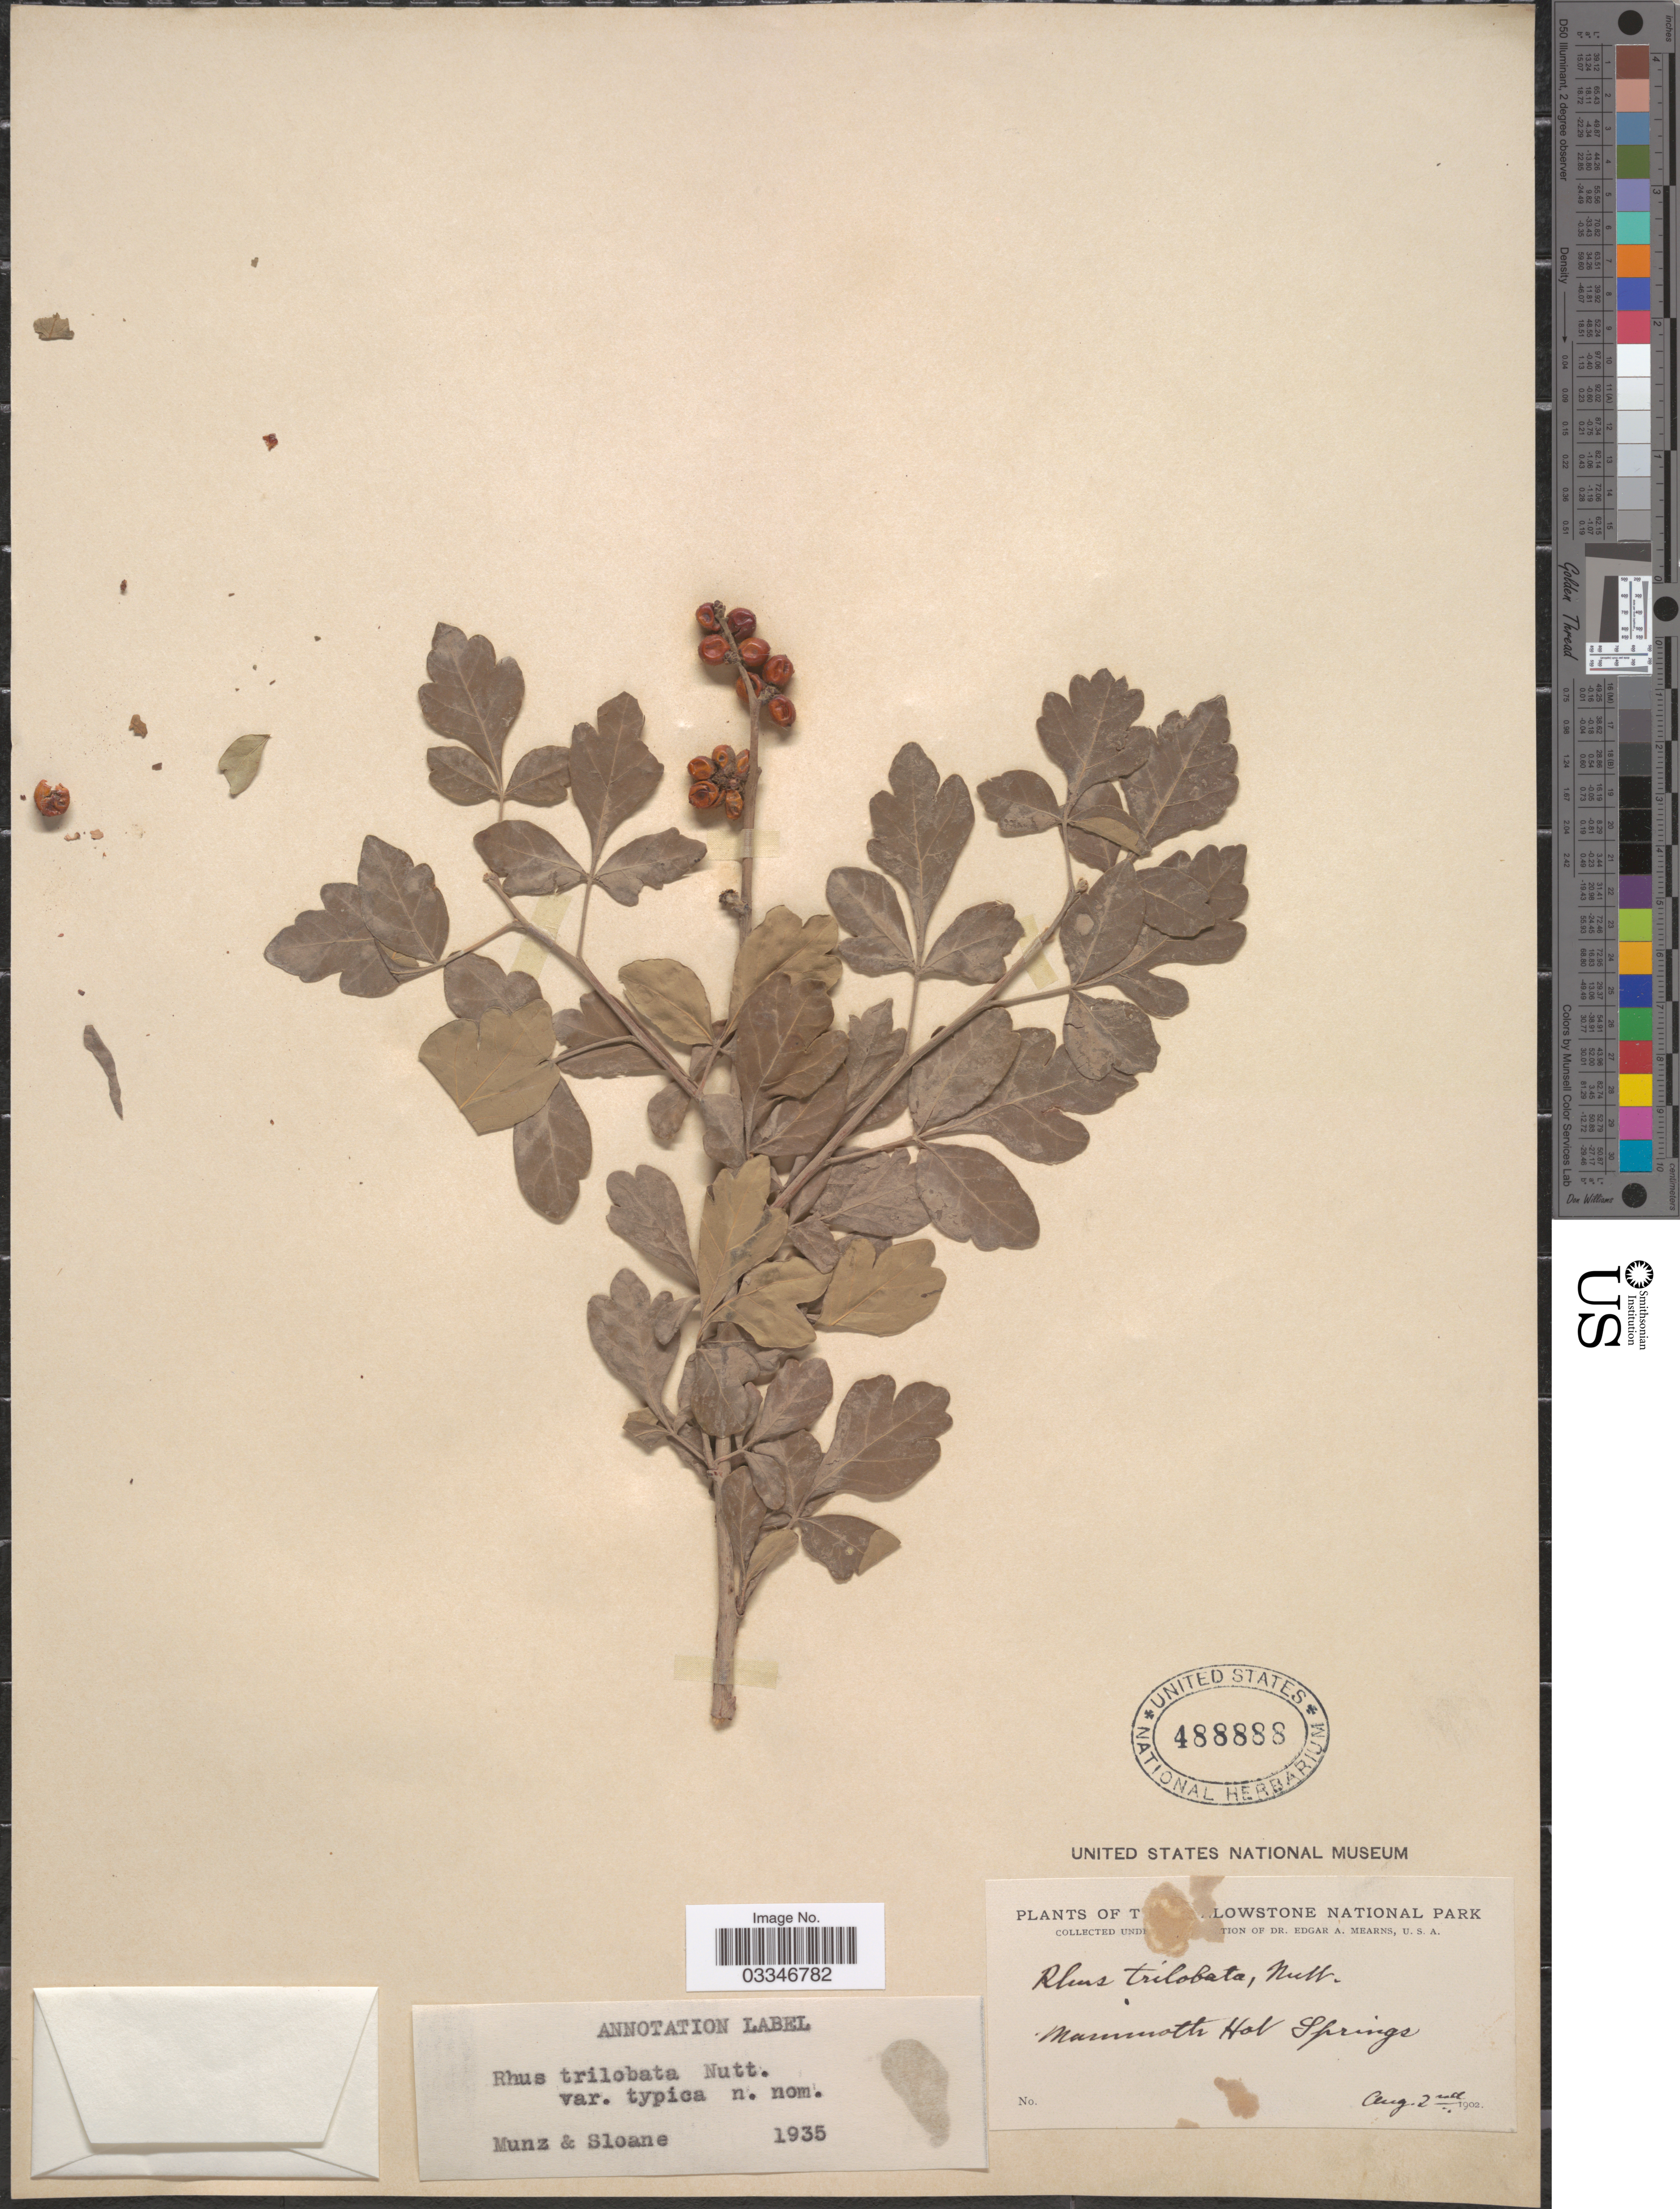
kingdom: Plantae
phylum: Tracheophyta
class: Magnoliopsida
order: Sapindales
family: Anacardiaceae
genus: Rhus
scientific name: Rhus trilobata var. typica Munz & Sloane ined.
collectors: E. A. Mearns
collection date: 1902-08-02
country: United States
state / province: Wyoming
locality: The Yellowstone National Park. Mammoth Hot Springs.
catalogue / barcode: US 488888